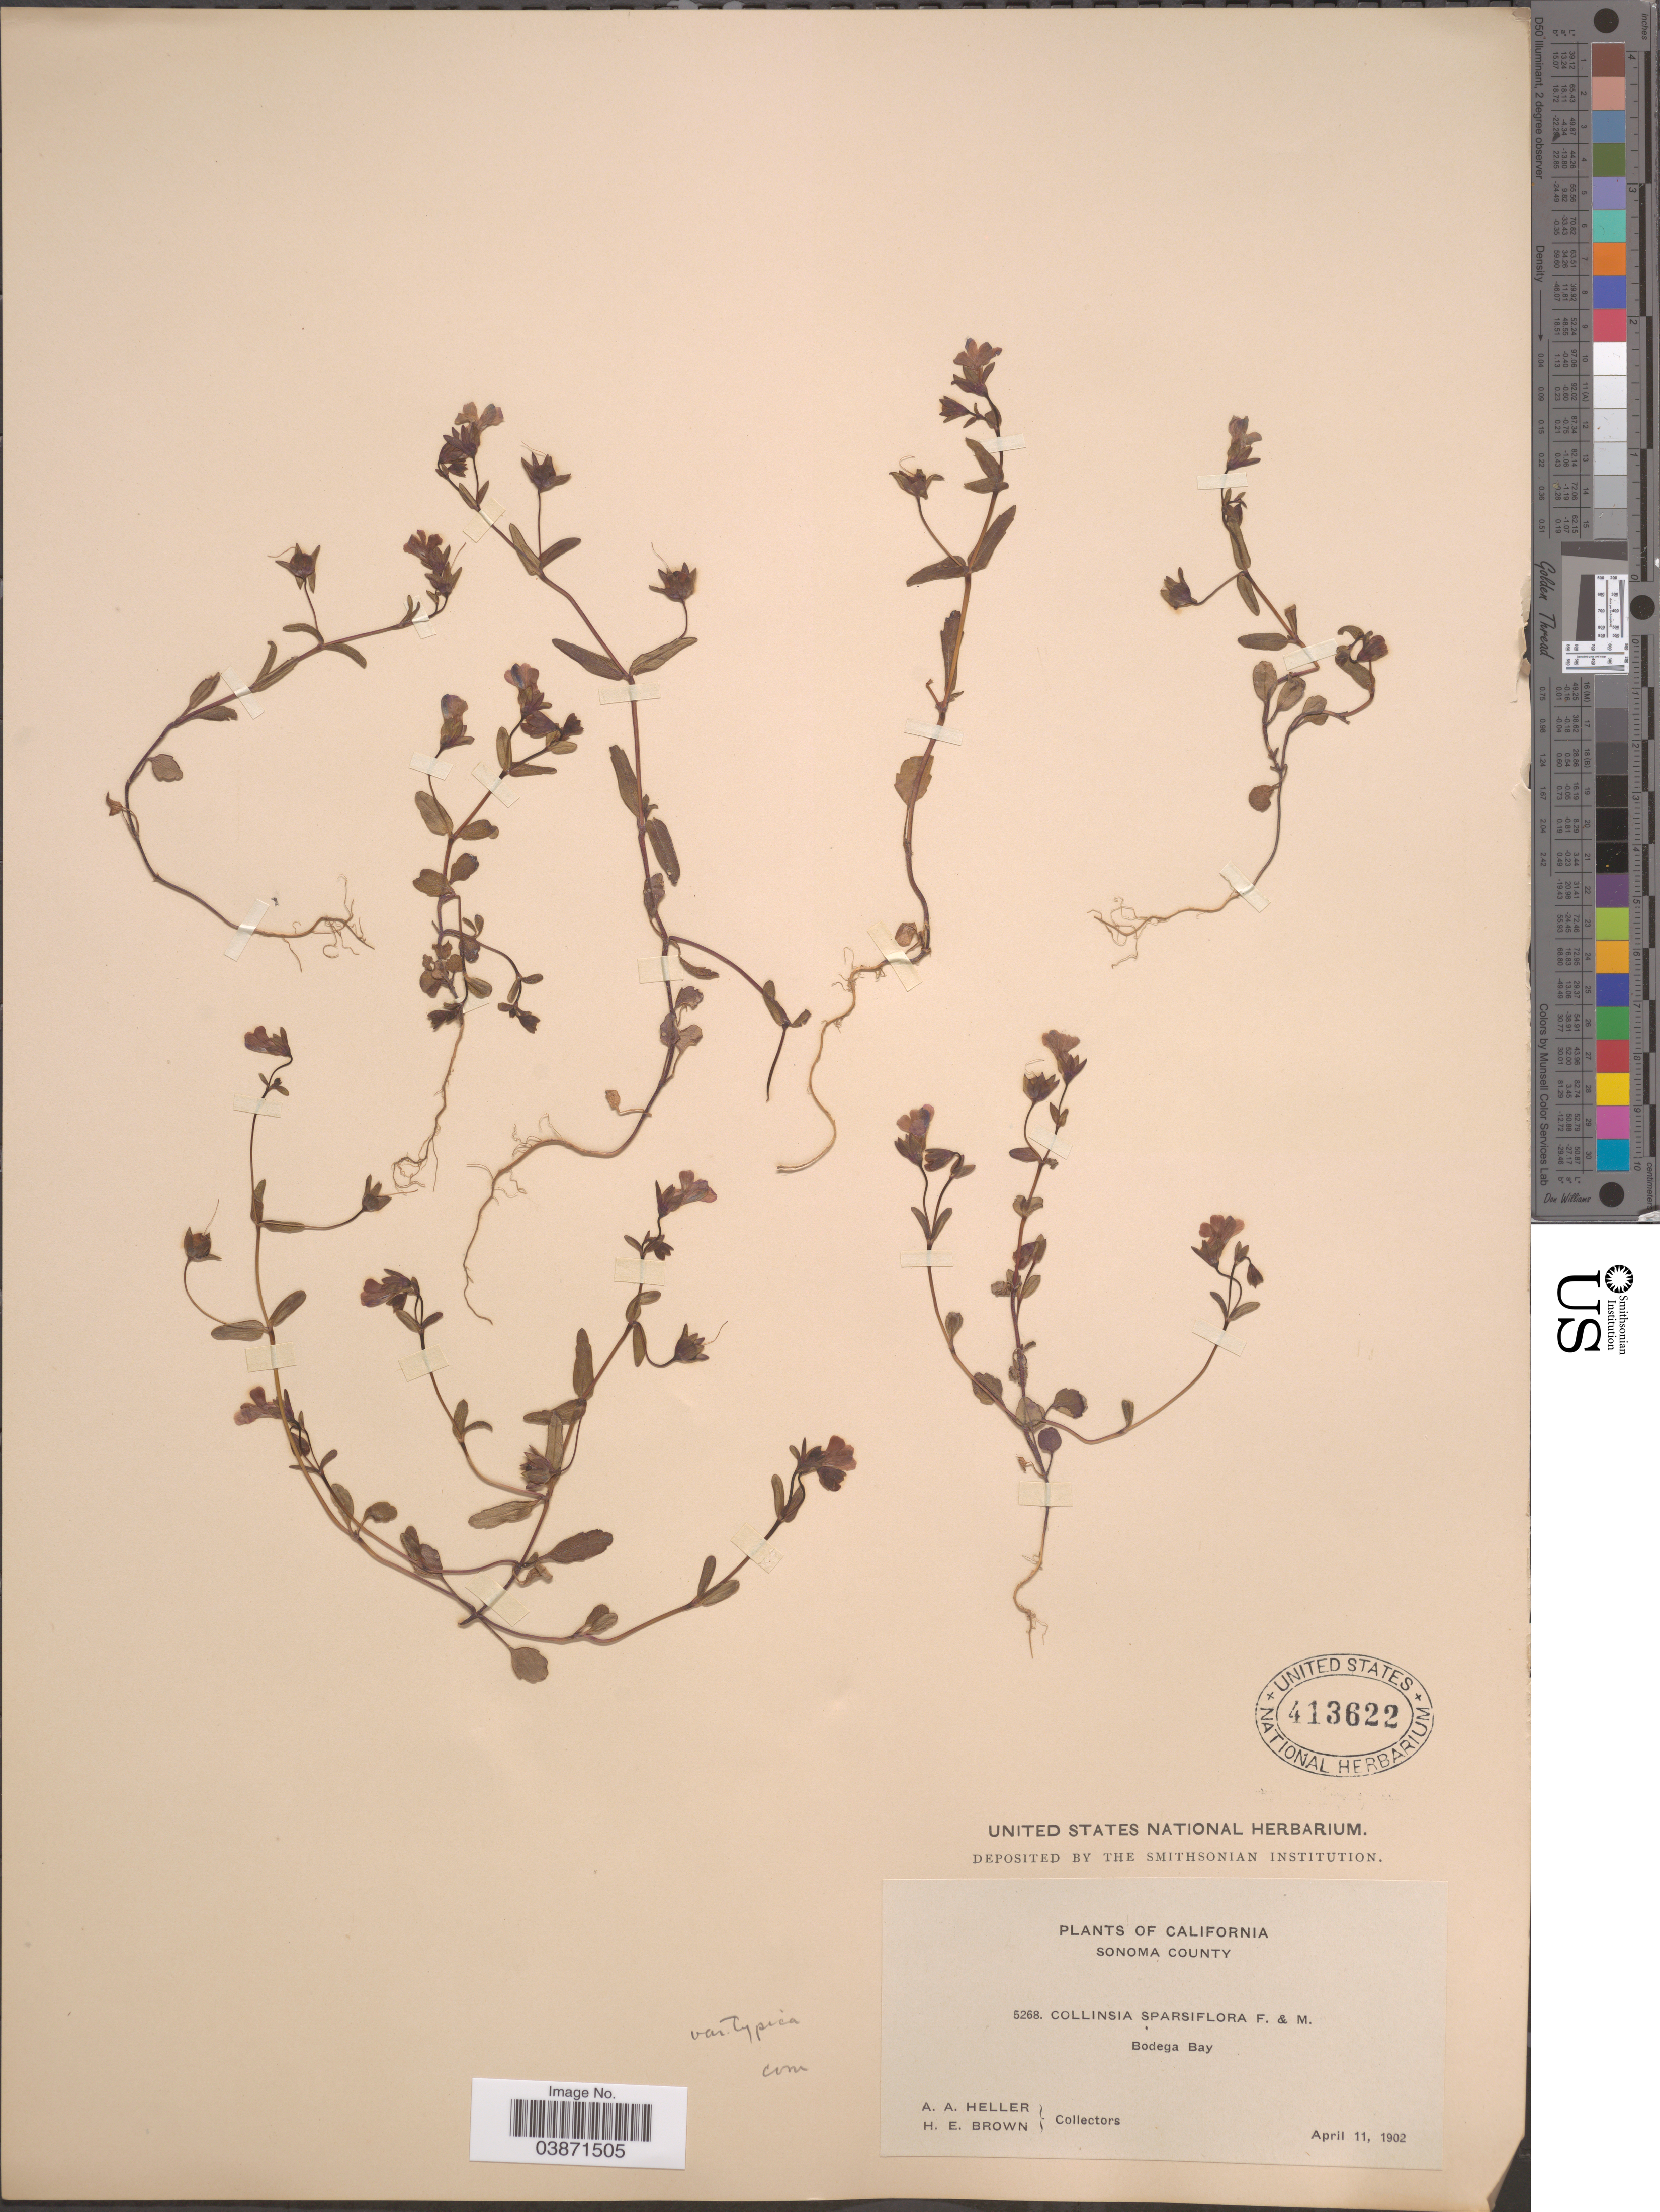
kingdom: Plantae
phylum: Tracheophyta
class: Magnoliopsida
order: Lamiales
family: Plantaginaceae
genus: Collinsia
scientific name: Collinsia sparsiflora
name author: Fisch. & C.A. Mey.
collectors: A. A. Heller & H. E. Brown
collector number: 5268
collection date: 1902-04-11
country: United States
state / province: California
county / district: Sonoma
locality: Sonoma County. Bodega Bay.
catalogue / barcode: US 413622